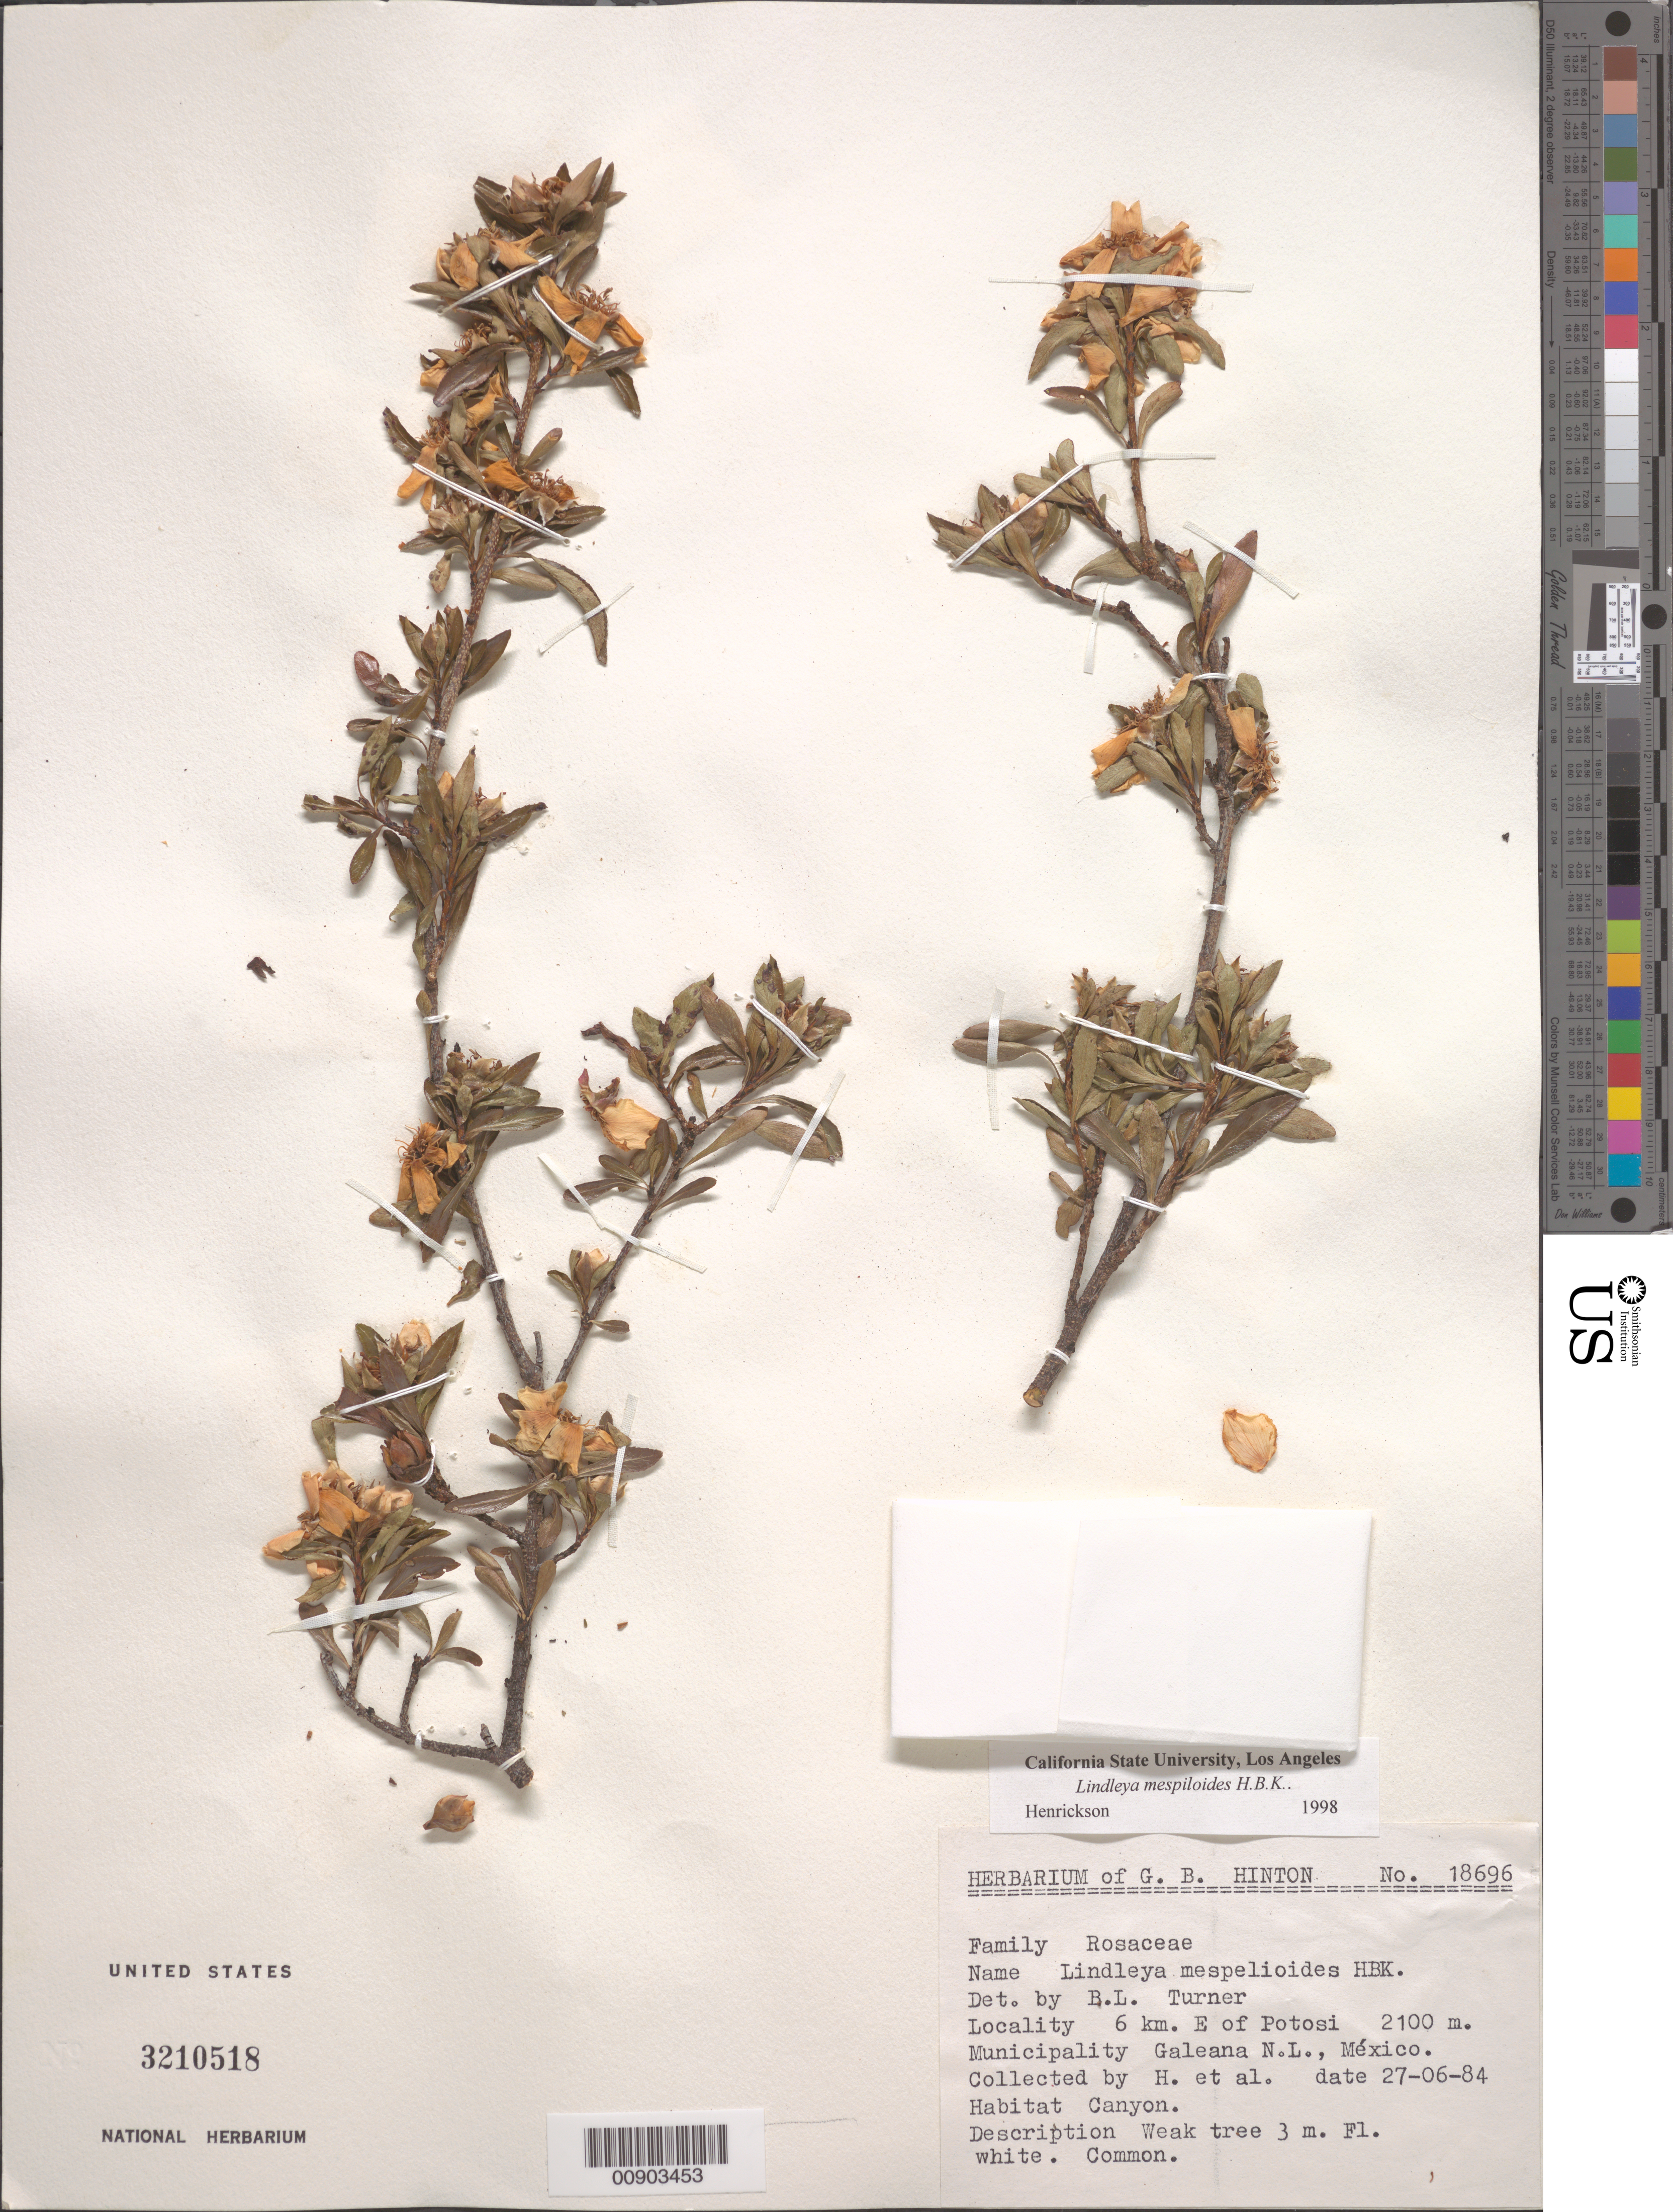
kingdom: Plantae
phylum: Tracheophyta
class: Magnoliopsida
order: Rosales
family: Rosaceae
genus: Lindleya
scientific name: Lindleya mespiloides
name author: Kunth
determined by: Henrickson, James, (CSLA), California State University at Los Angeles (UNITED STATES)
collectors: G. B. Hinton & et al.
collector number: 18696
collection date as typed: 27 Jun 1984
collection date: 1984-06-27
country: Mexico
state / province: Nuevo León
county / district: Galeana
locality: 6 km. E of Potosí, Municipality Galeana, N.L.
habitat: Canyon.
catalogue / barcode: US 3210518